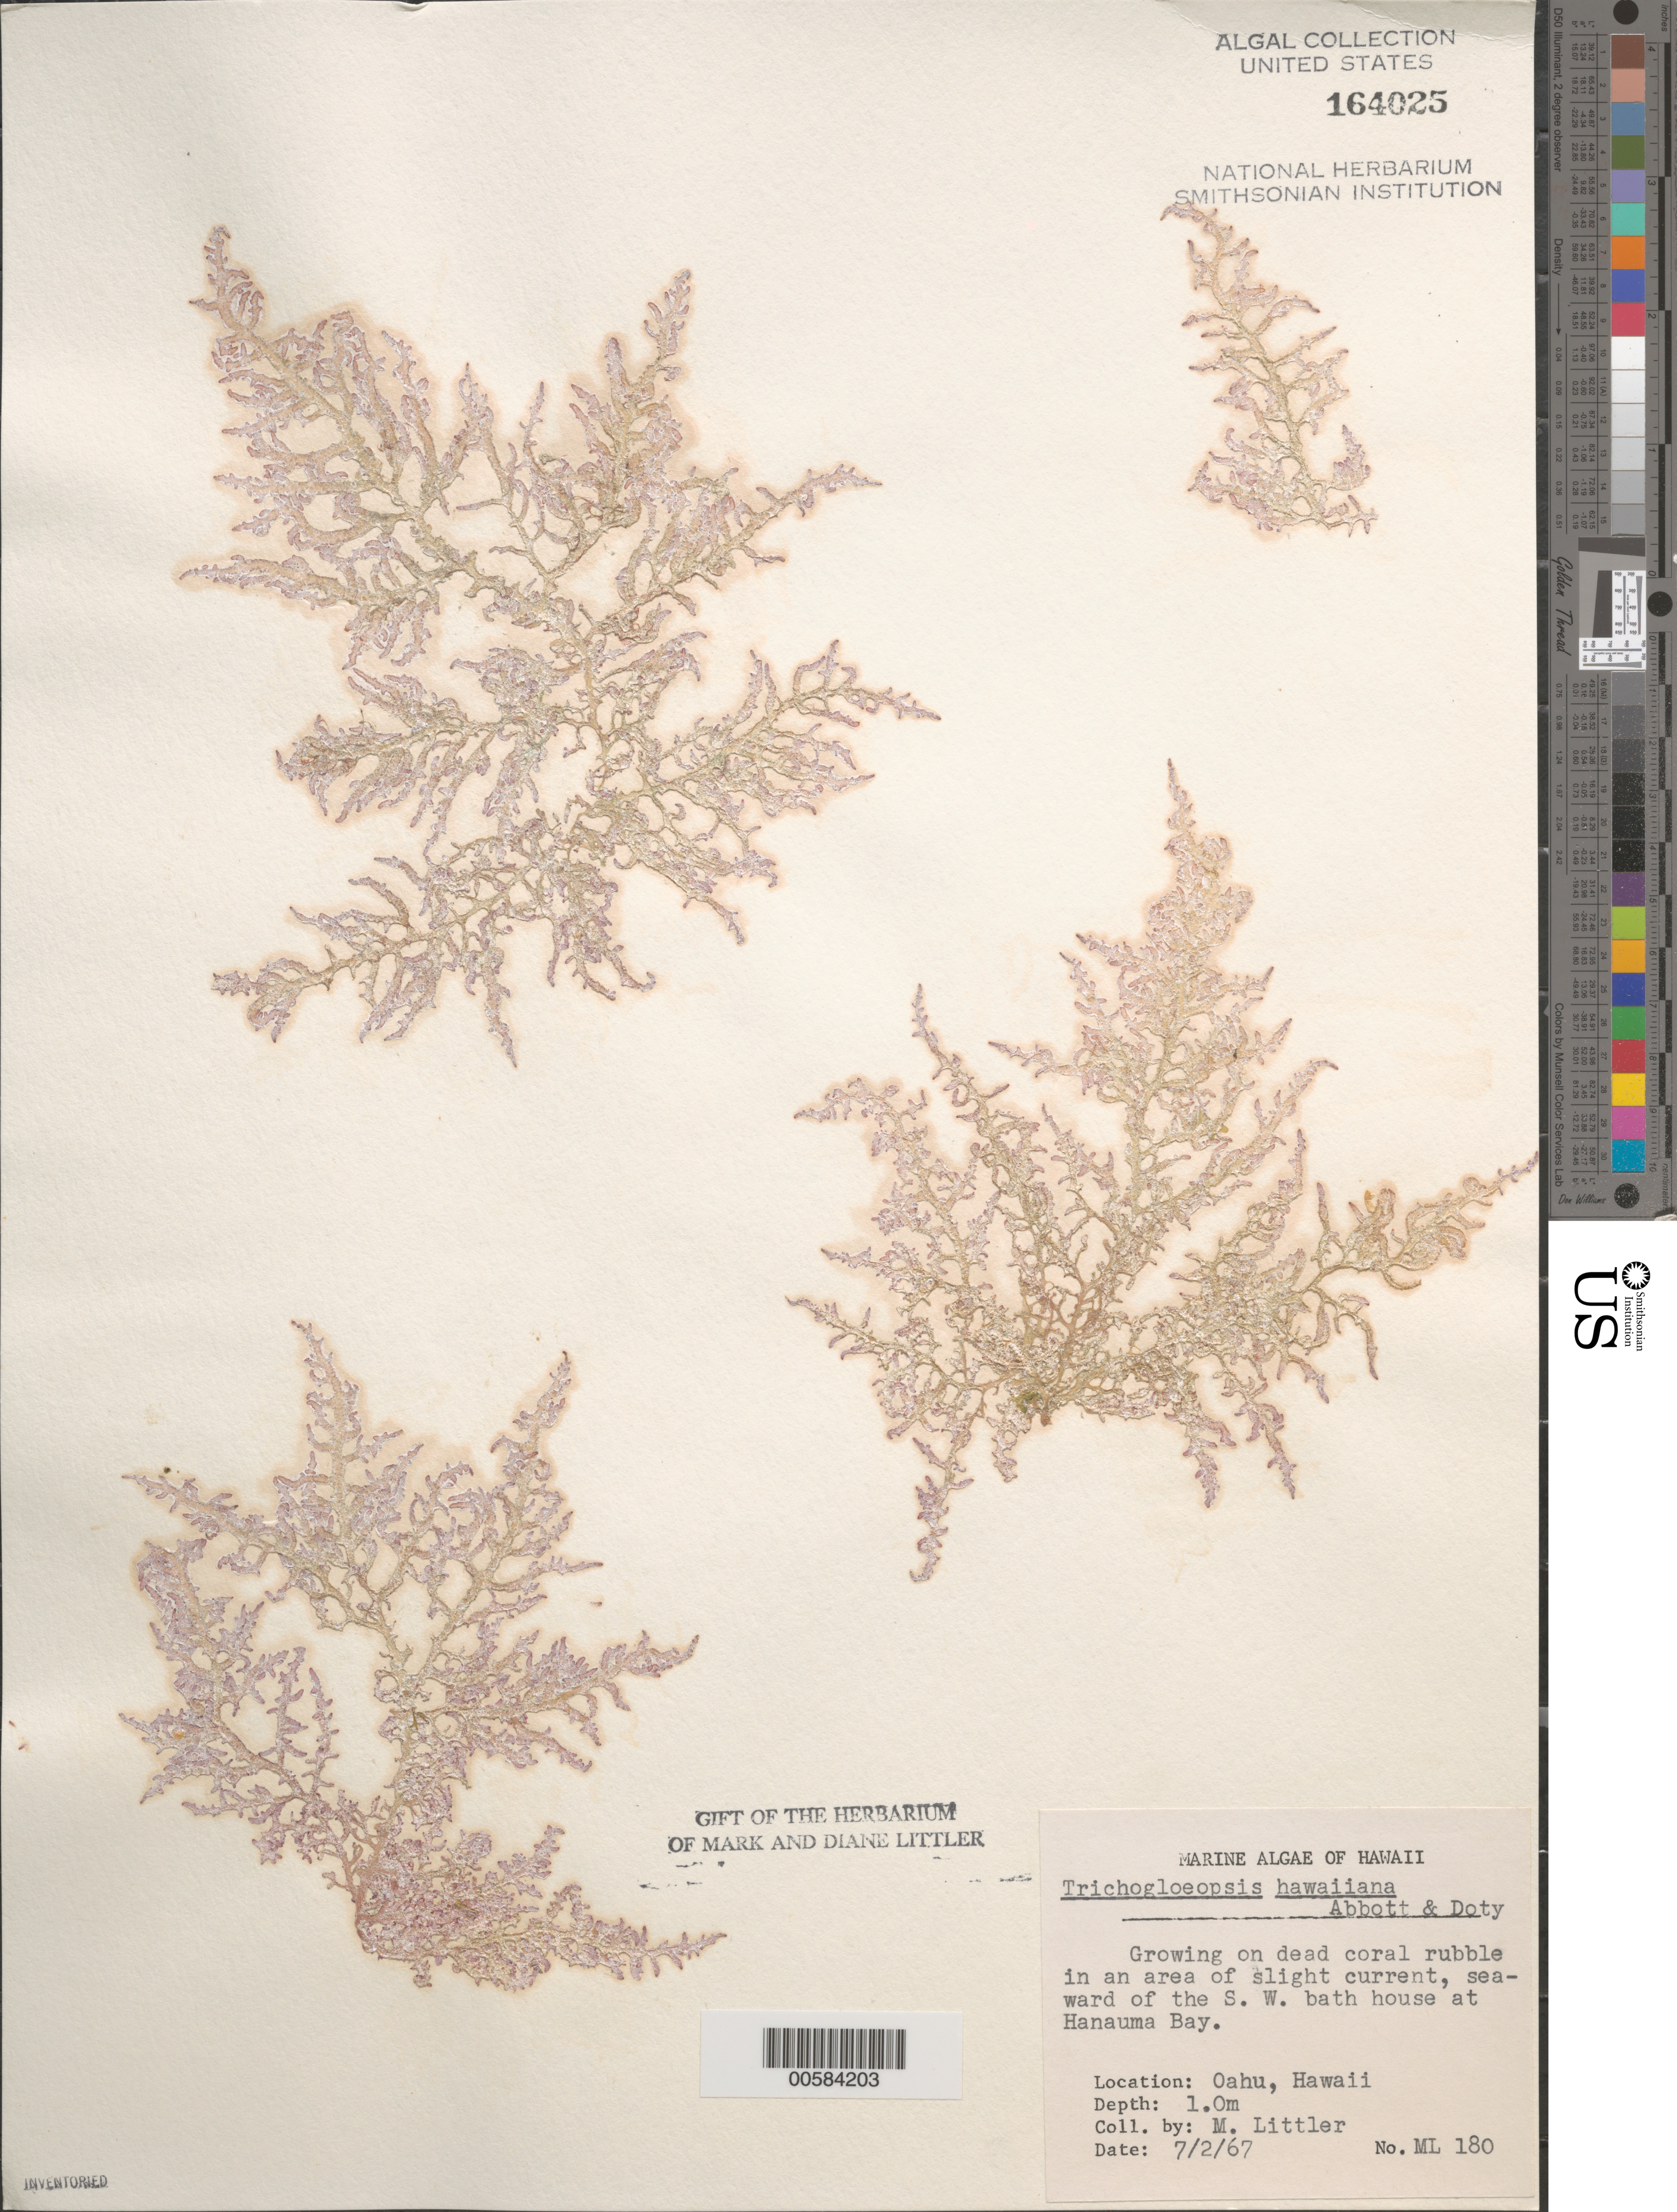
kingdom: Plantae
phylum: Rhodophyta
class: Florideophyceae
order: Nemaliales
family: Liagoraceae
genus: Trichogloeopsis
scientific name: Trichogloeopsis hawaiiana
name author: I.A. Abbott & Doty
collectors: M. M. Littler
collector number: ML 180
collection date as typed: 02 Jul 1967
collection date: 1967-07-02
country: United States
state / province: Hawaii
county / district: Honolulu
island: Oahu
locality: Hanauma Bay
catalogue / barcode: US 164025